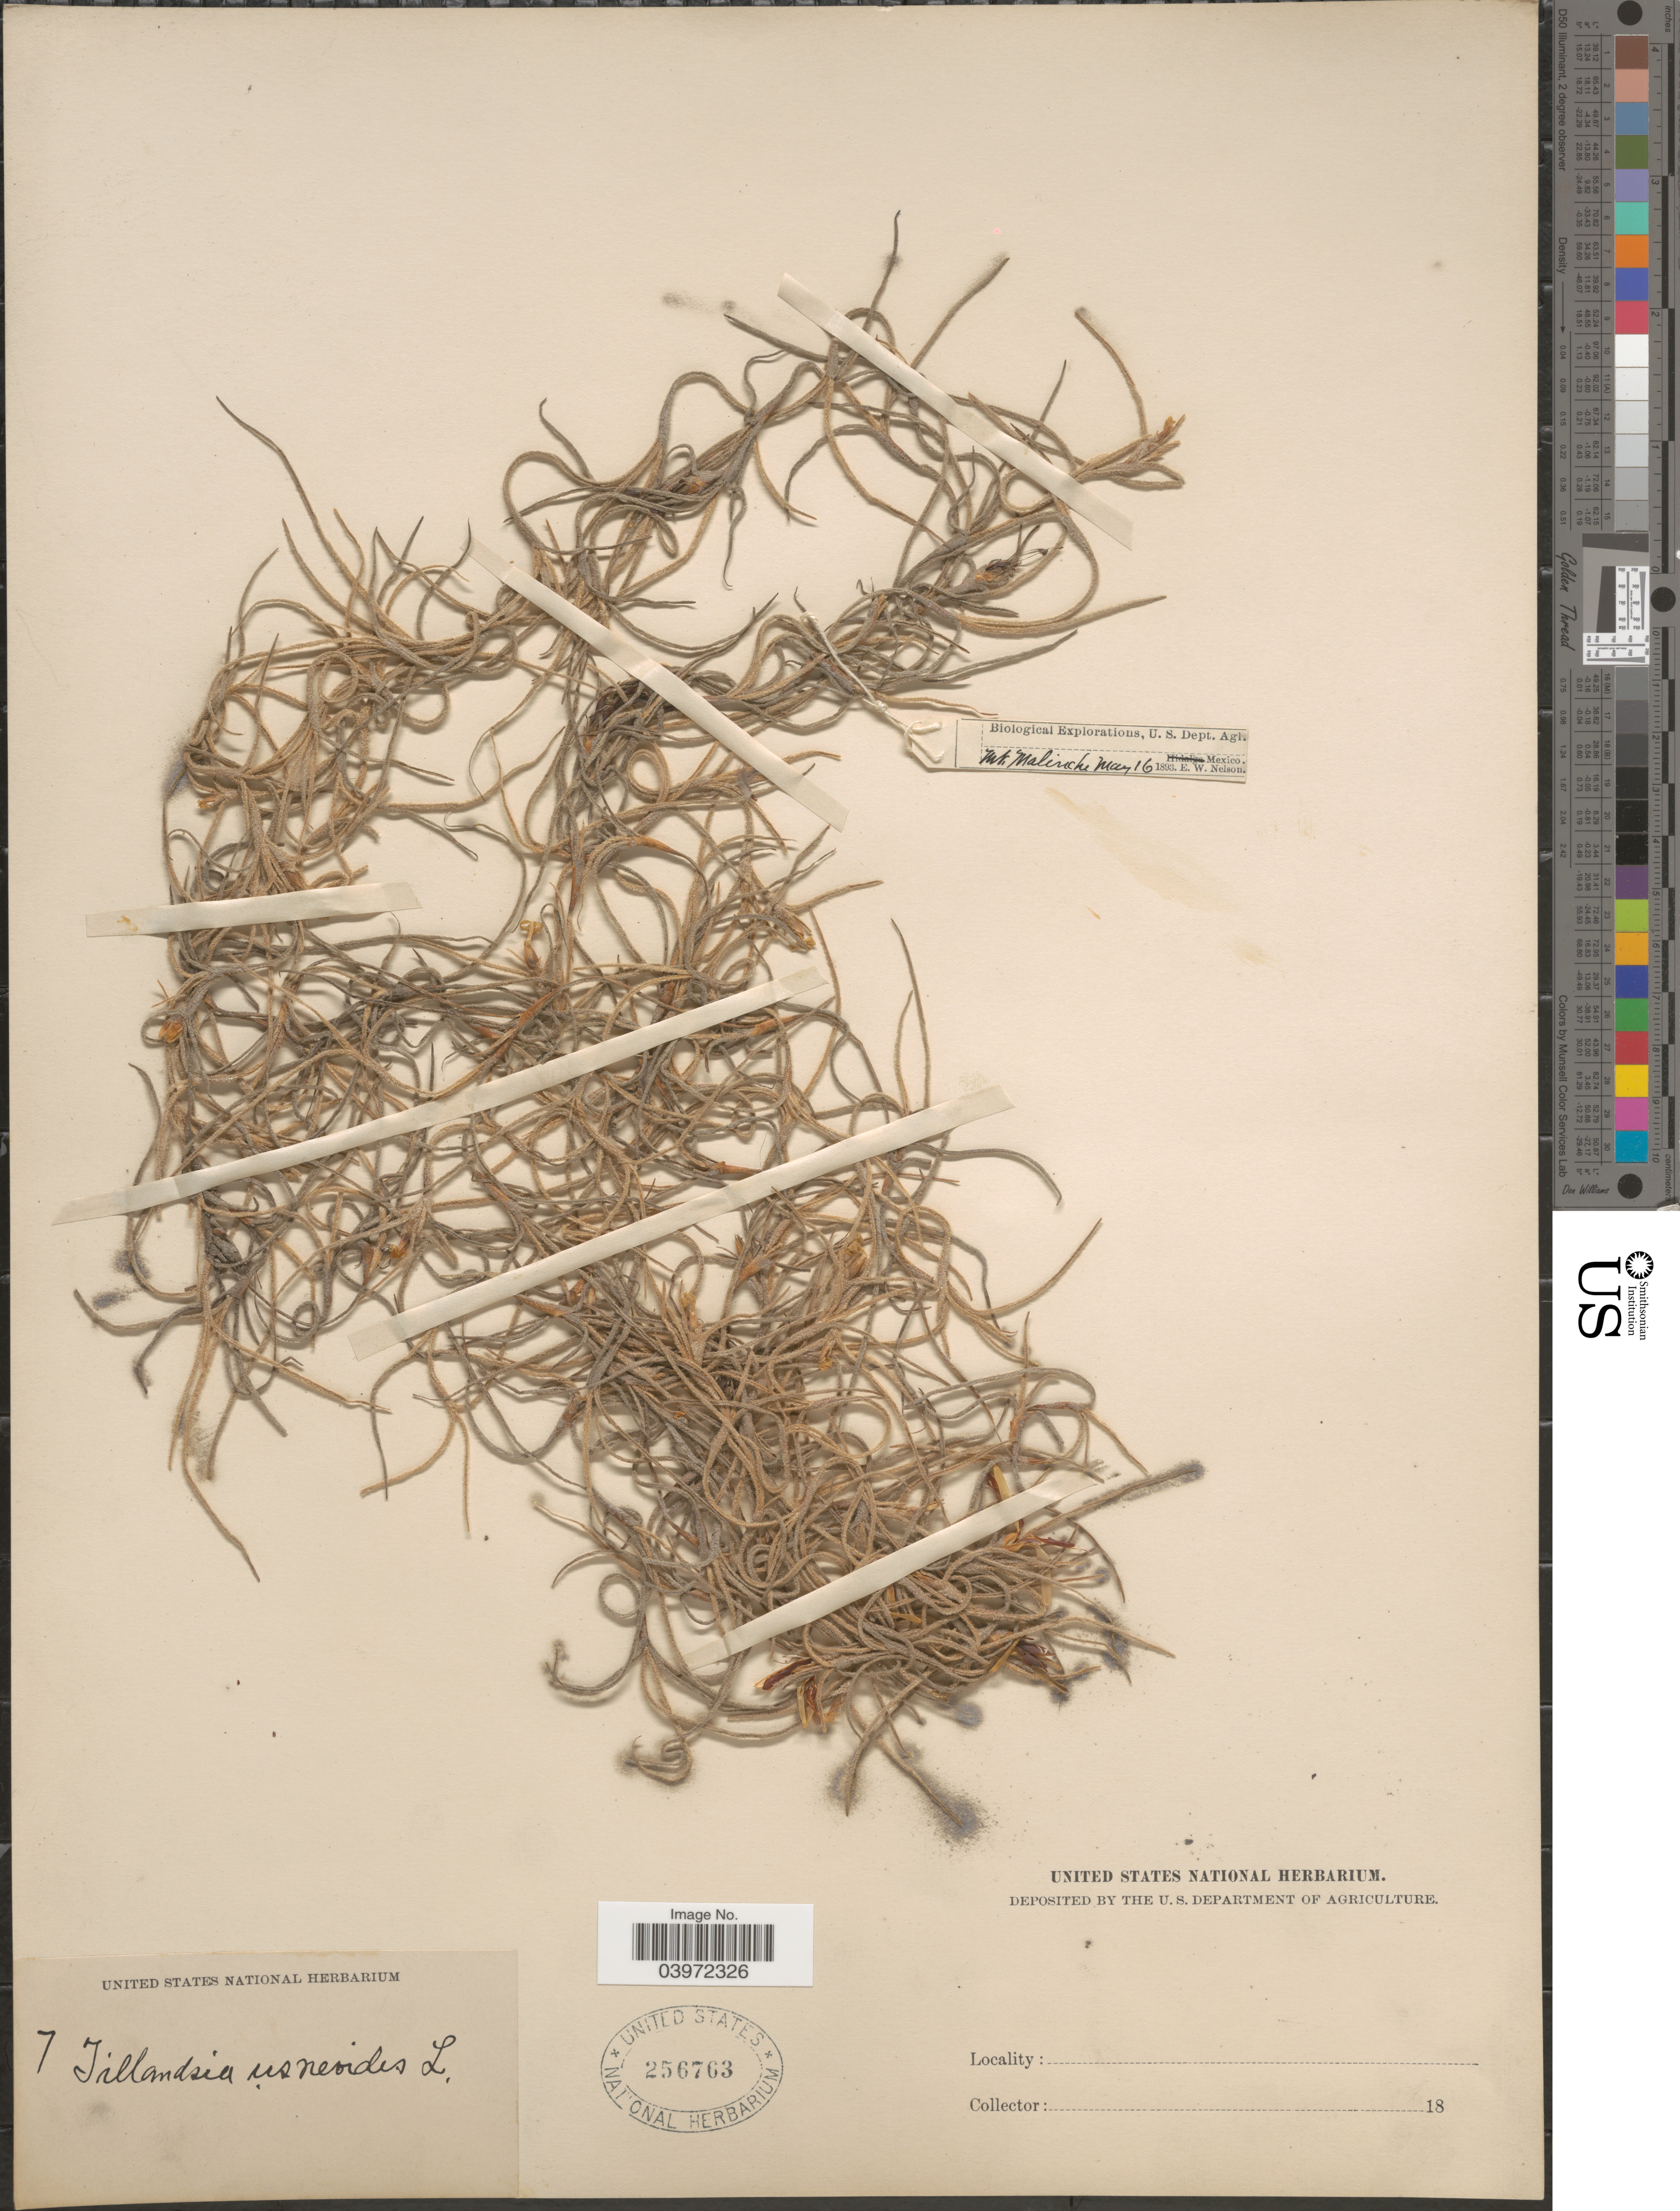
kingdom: Plantae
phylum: Tracheophyta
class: Liliopsida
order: Poales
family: Bromeliaceae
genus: Tillandsia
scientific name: Tillandsia usneoides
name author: (L.) L.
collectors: E. W. Nelson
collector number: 7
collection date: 1893-05-16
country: Mexico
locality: Mt. Malinche.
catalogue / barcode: US 256763